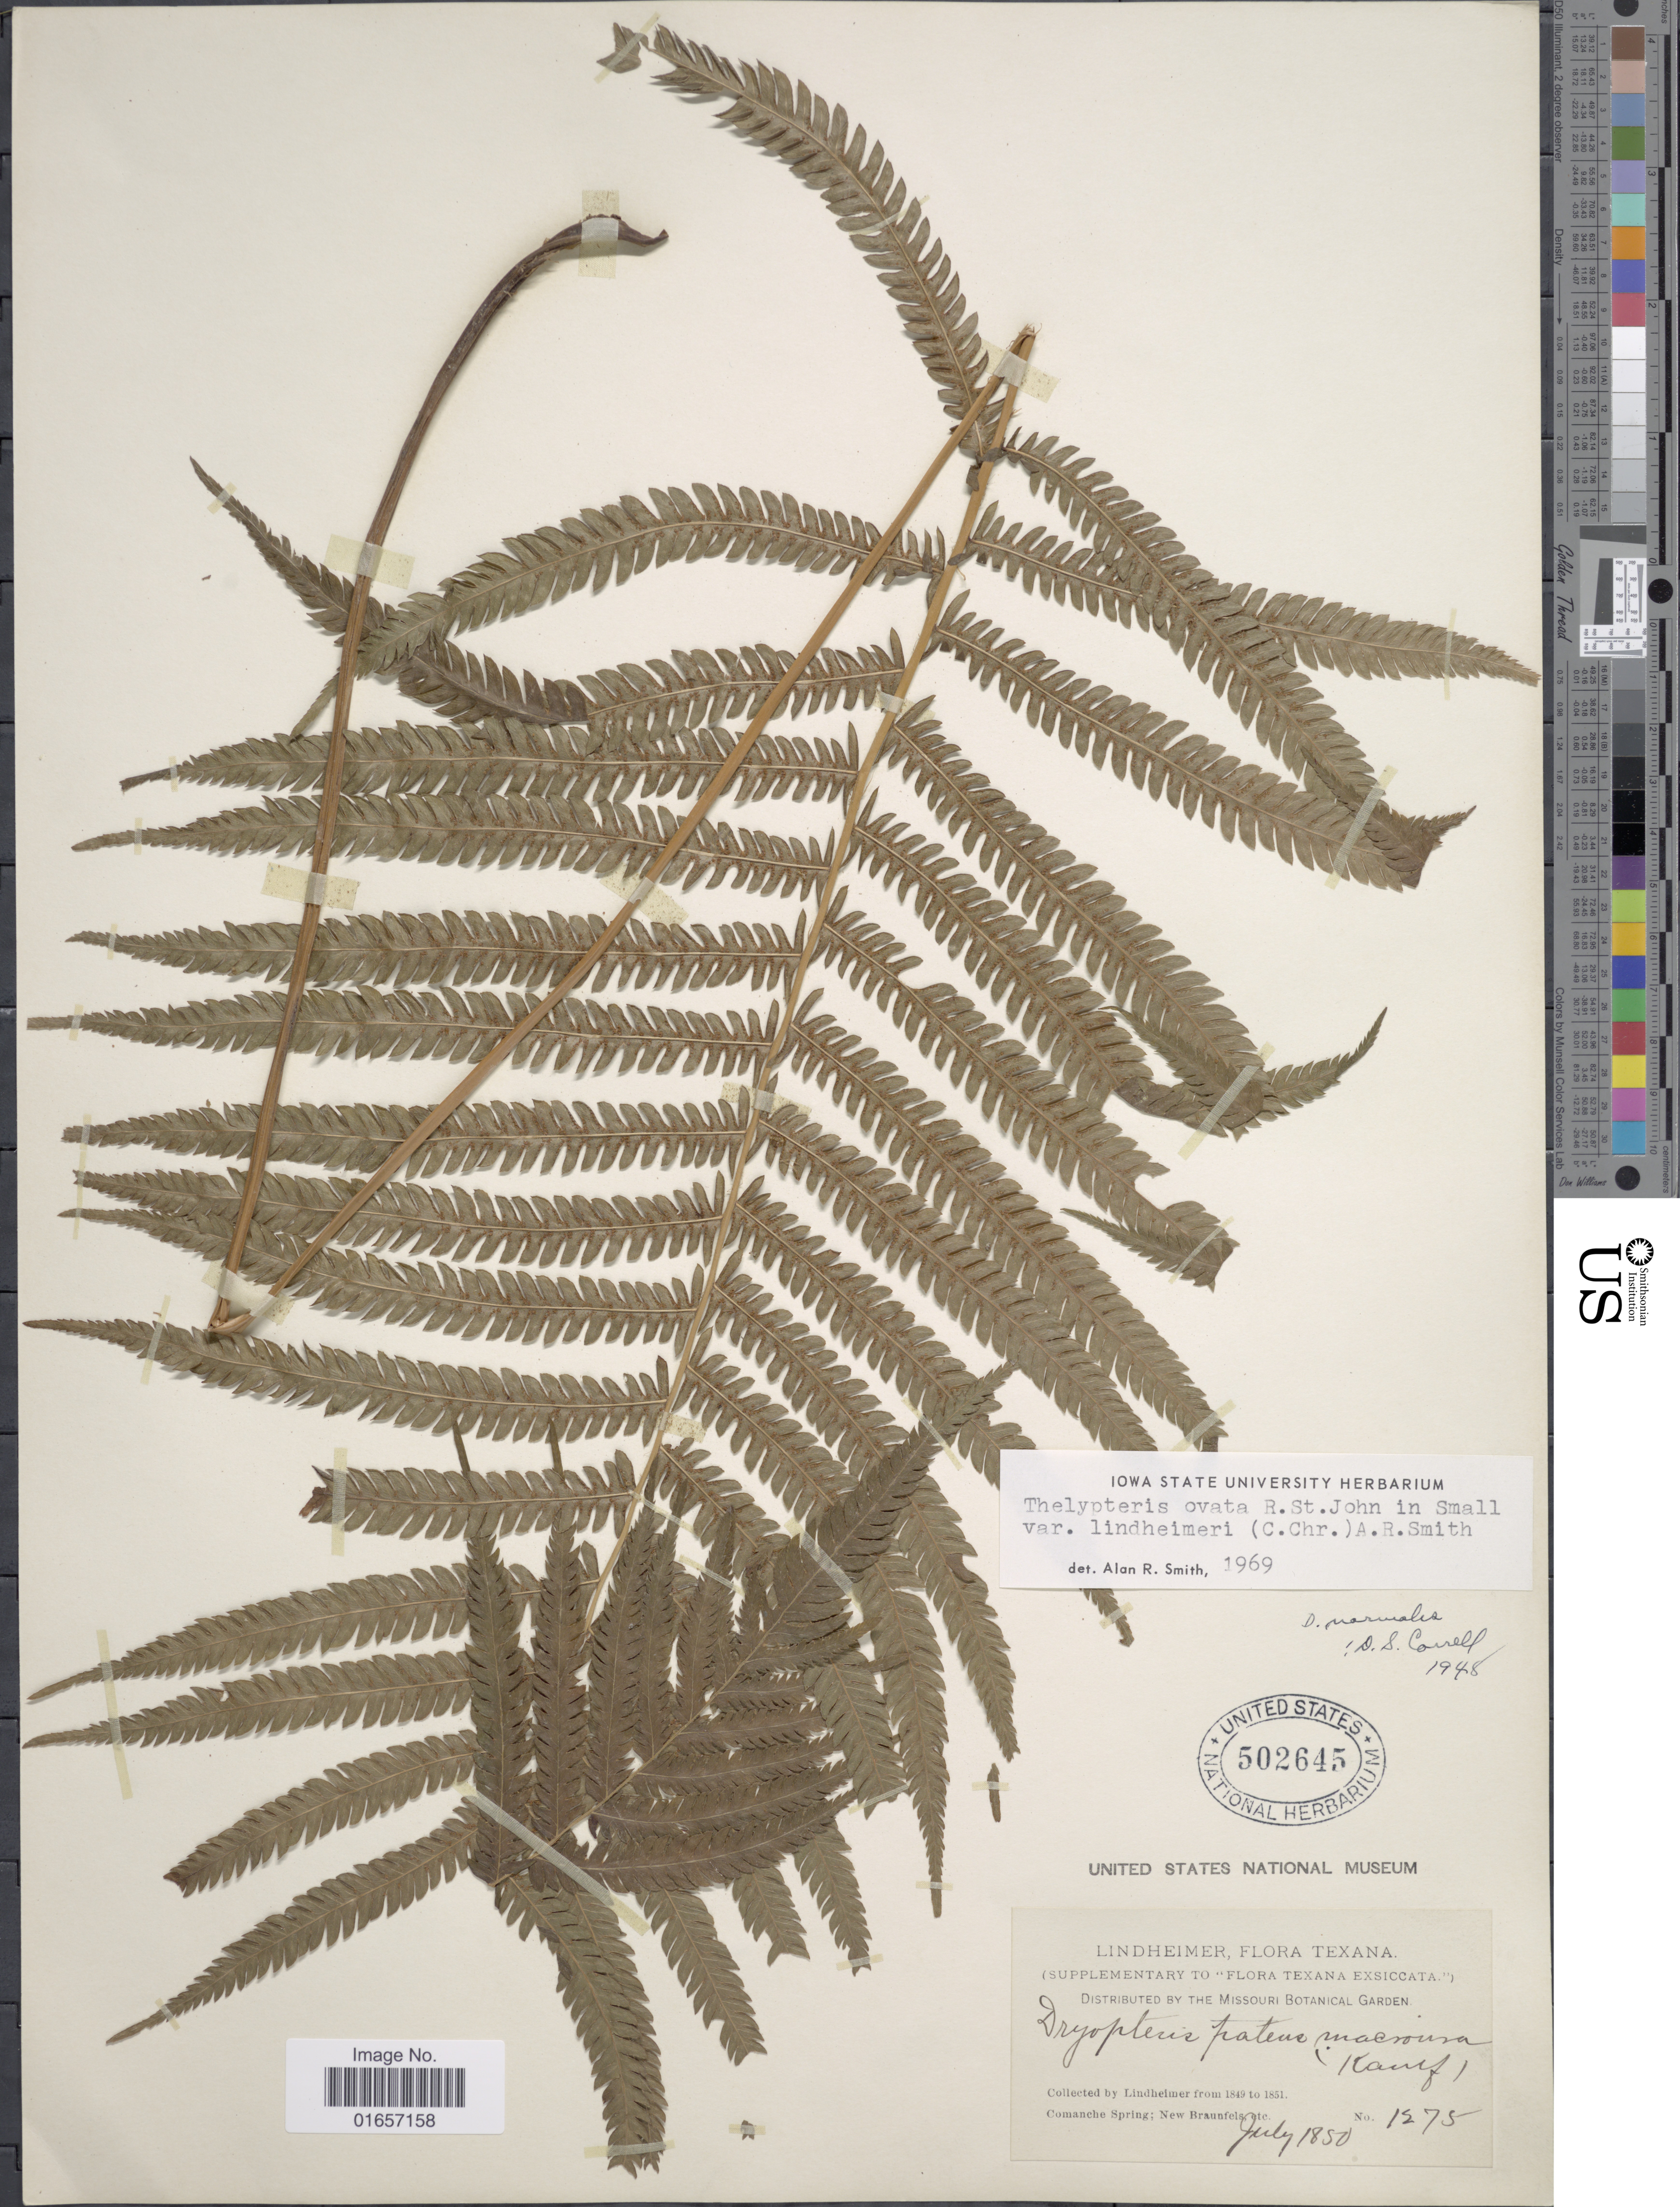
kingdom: Plantae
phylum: Tracheophyta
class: Polypodiopsida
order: Polypodiales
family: Thelypteridaceae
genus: Christella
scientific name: Christella ovata var. lindheimari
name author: (C. Chr.) A.R. Sm.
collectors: -. Lindheimer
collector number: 1275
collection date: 1850-07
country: United States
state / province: Texas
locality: Texana, Comanche Spring; New Braunfels, etc.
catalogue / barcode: US 502645